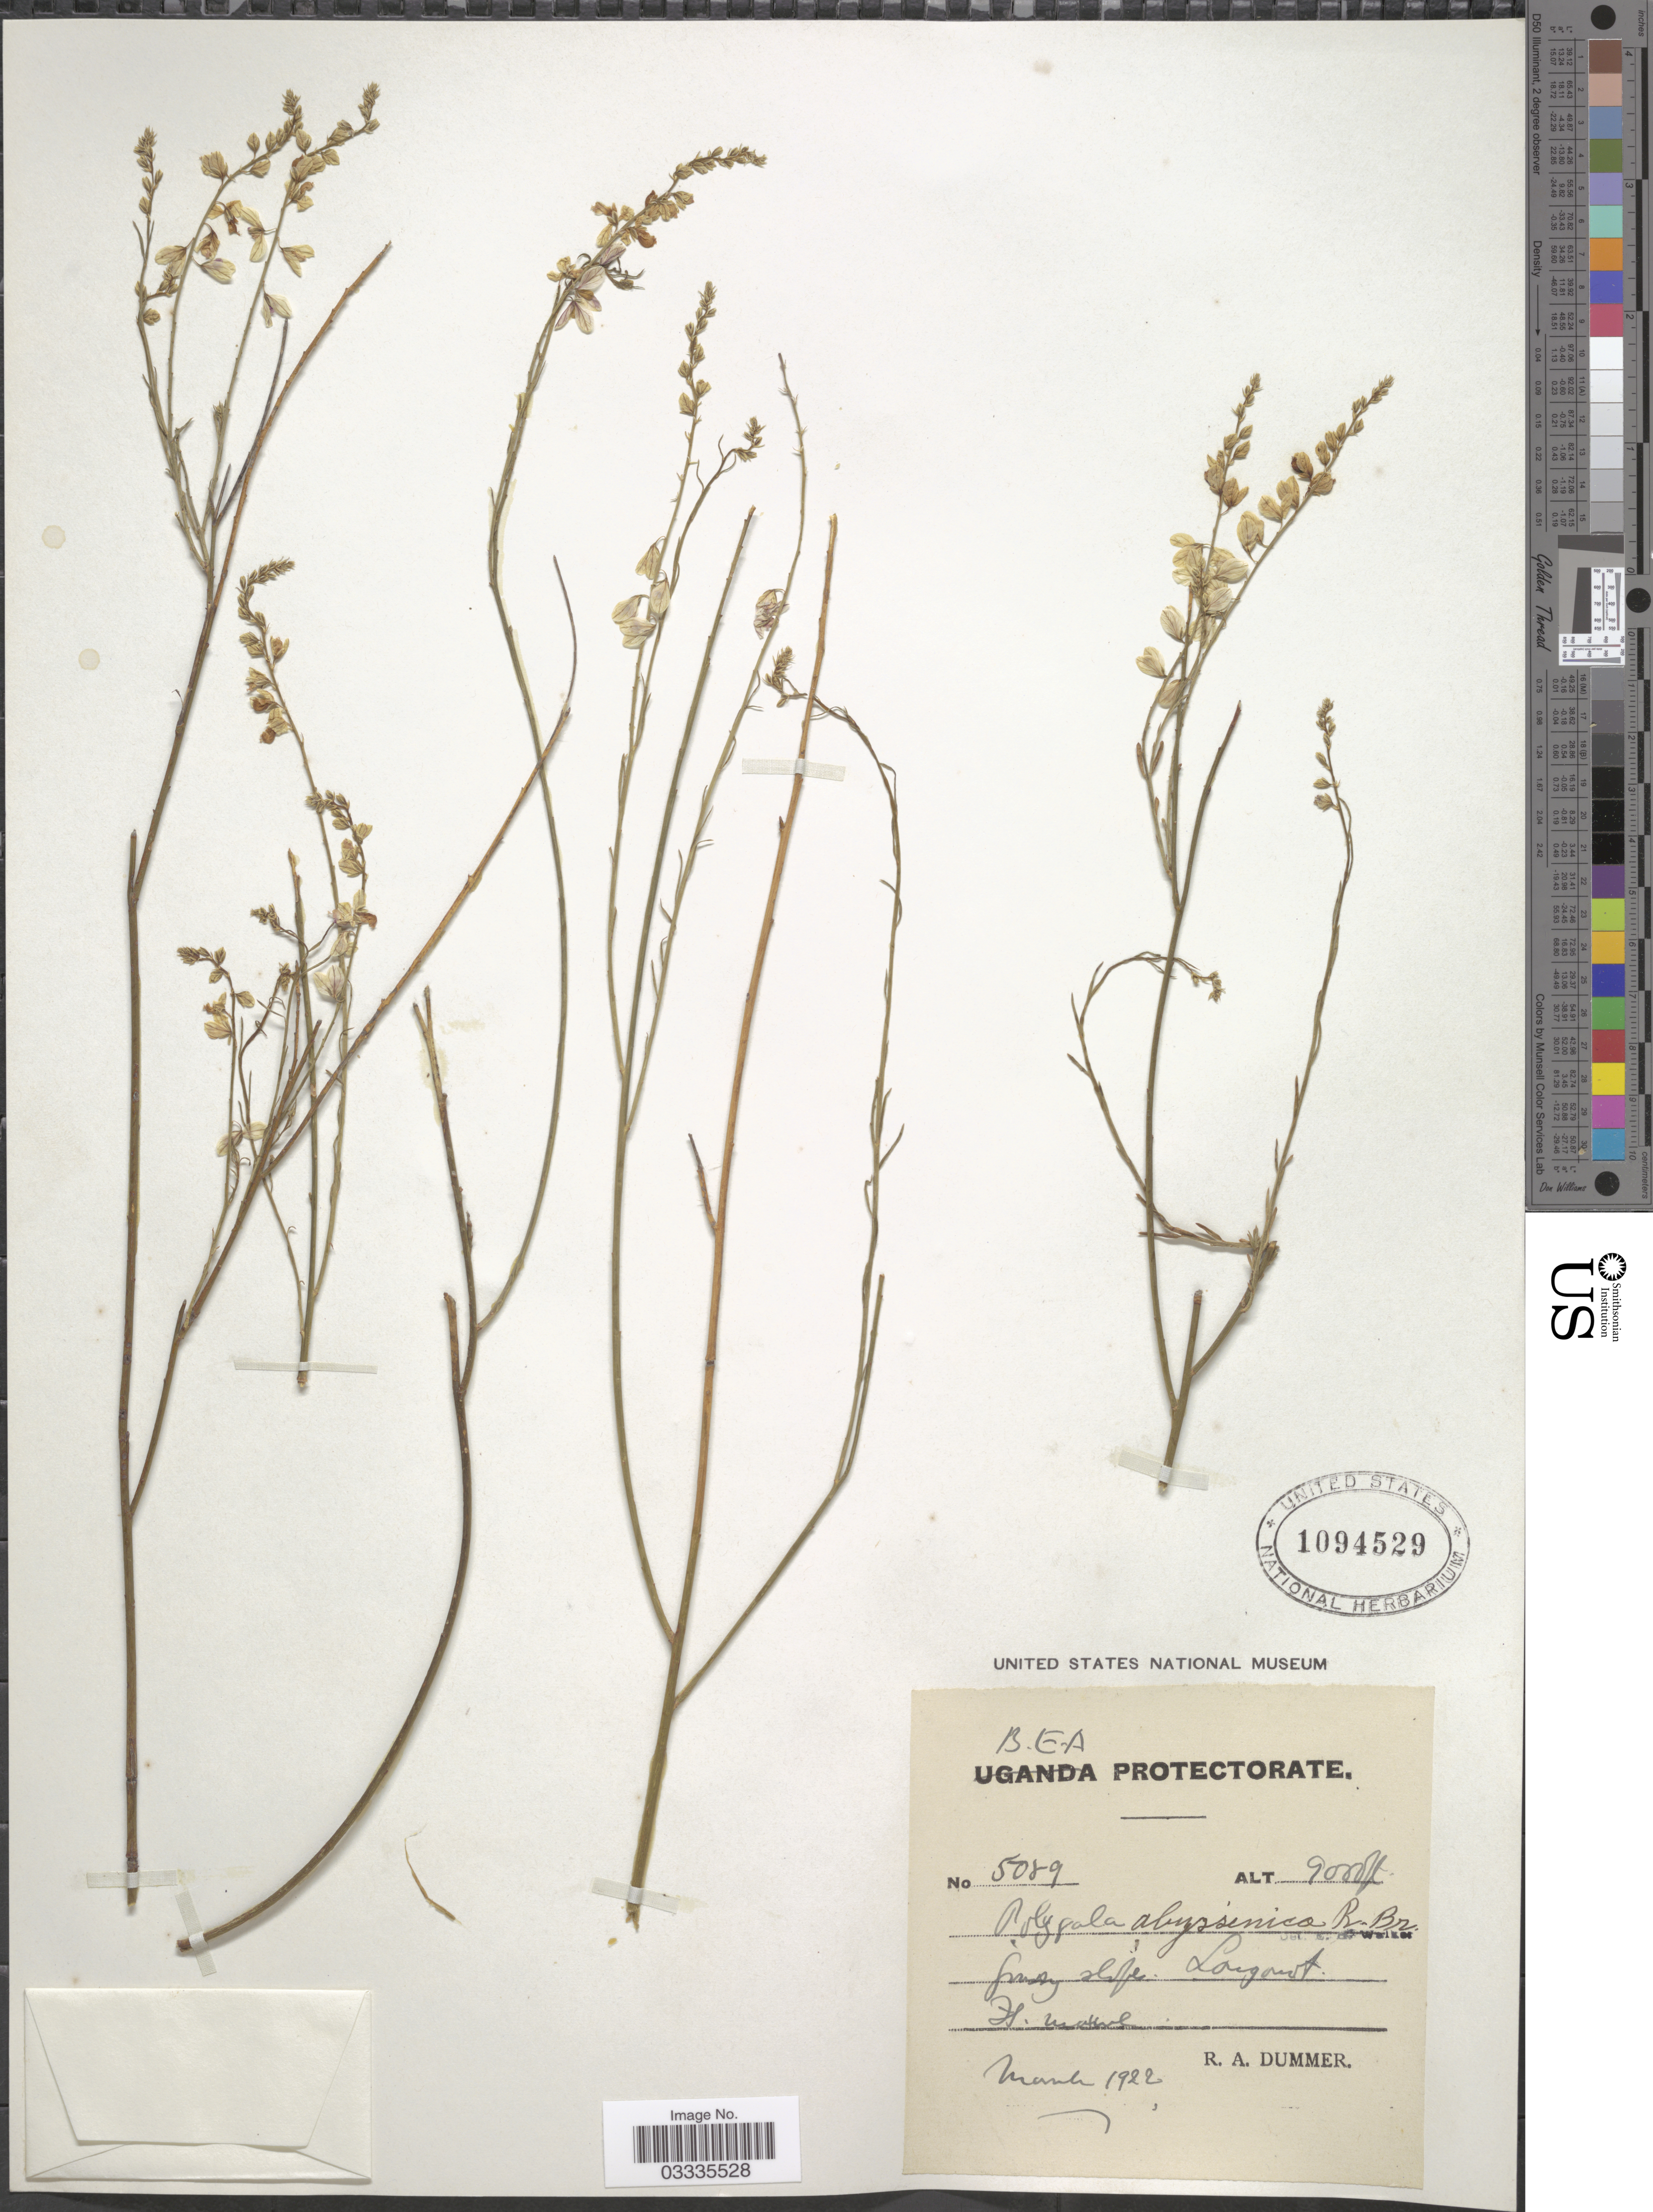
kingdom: Plantae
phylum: Tracheophyta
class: Magnoliopsida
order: Fabales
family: Polygalaceae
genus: Polygala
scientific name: Polygala abyssinica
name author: R. Br. ex Fresen.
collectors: R. Dümmer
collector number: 5089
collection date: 1922-03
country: Kenya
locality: B.E.A. Protectorate. Grassy slope Longonot.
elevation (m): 2743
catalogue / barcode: US 1094529